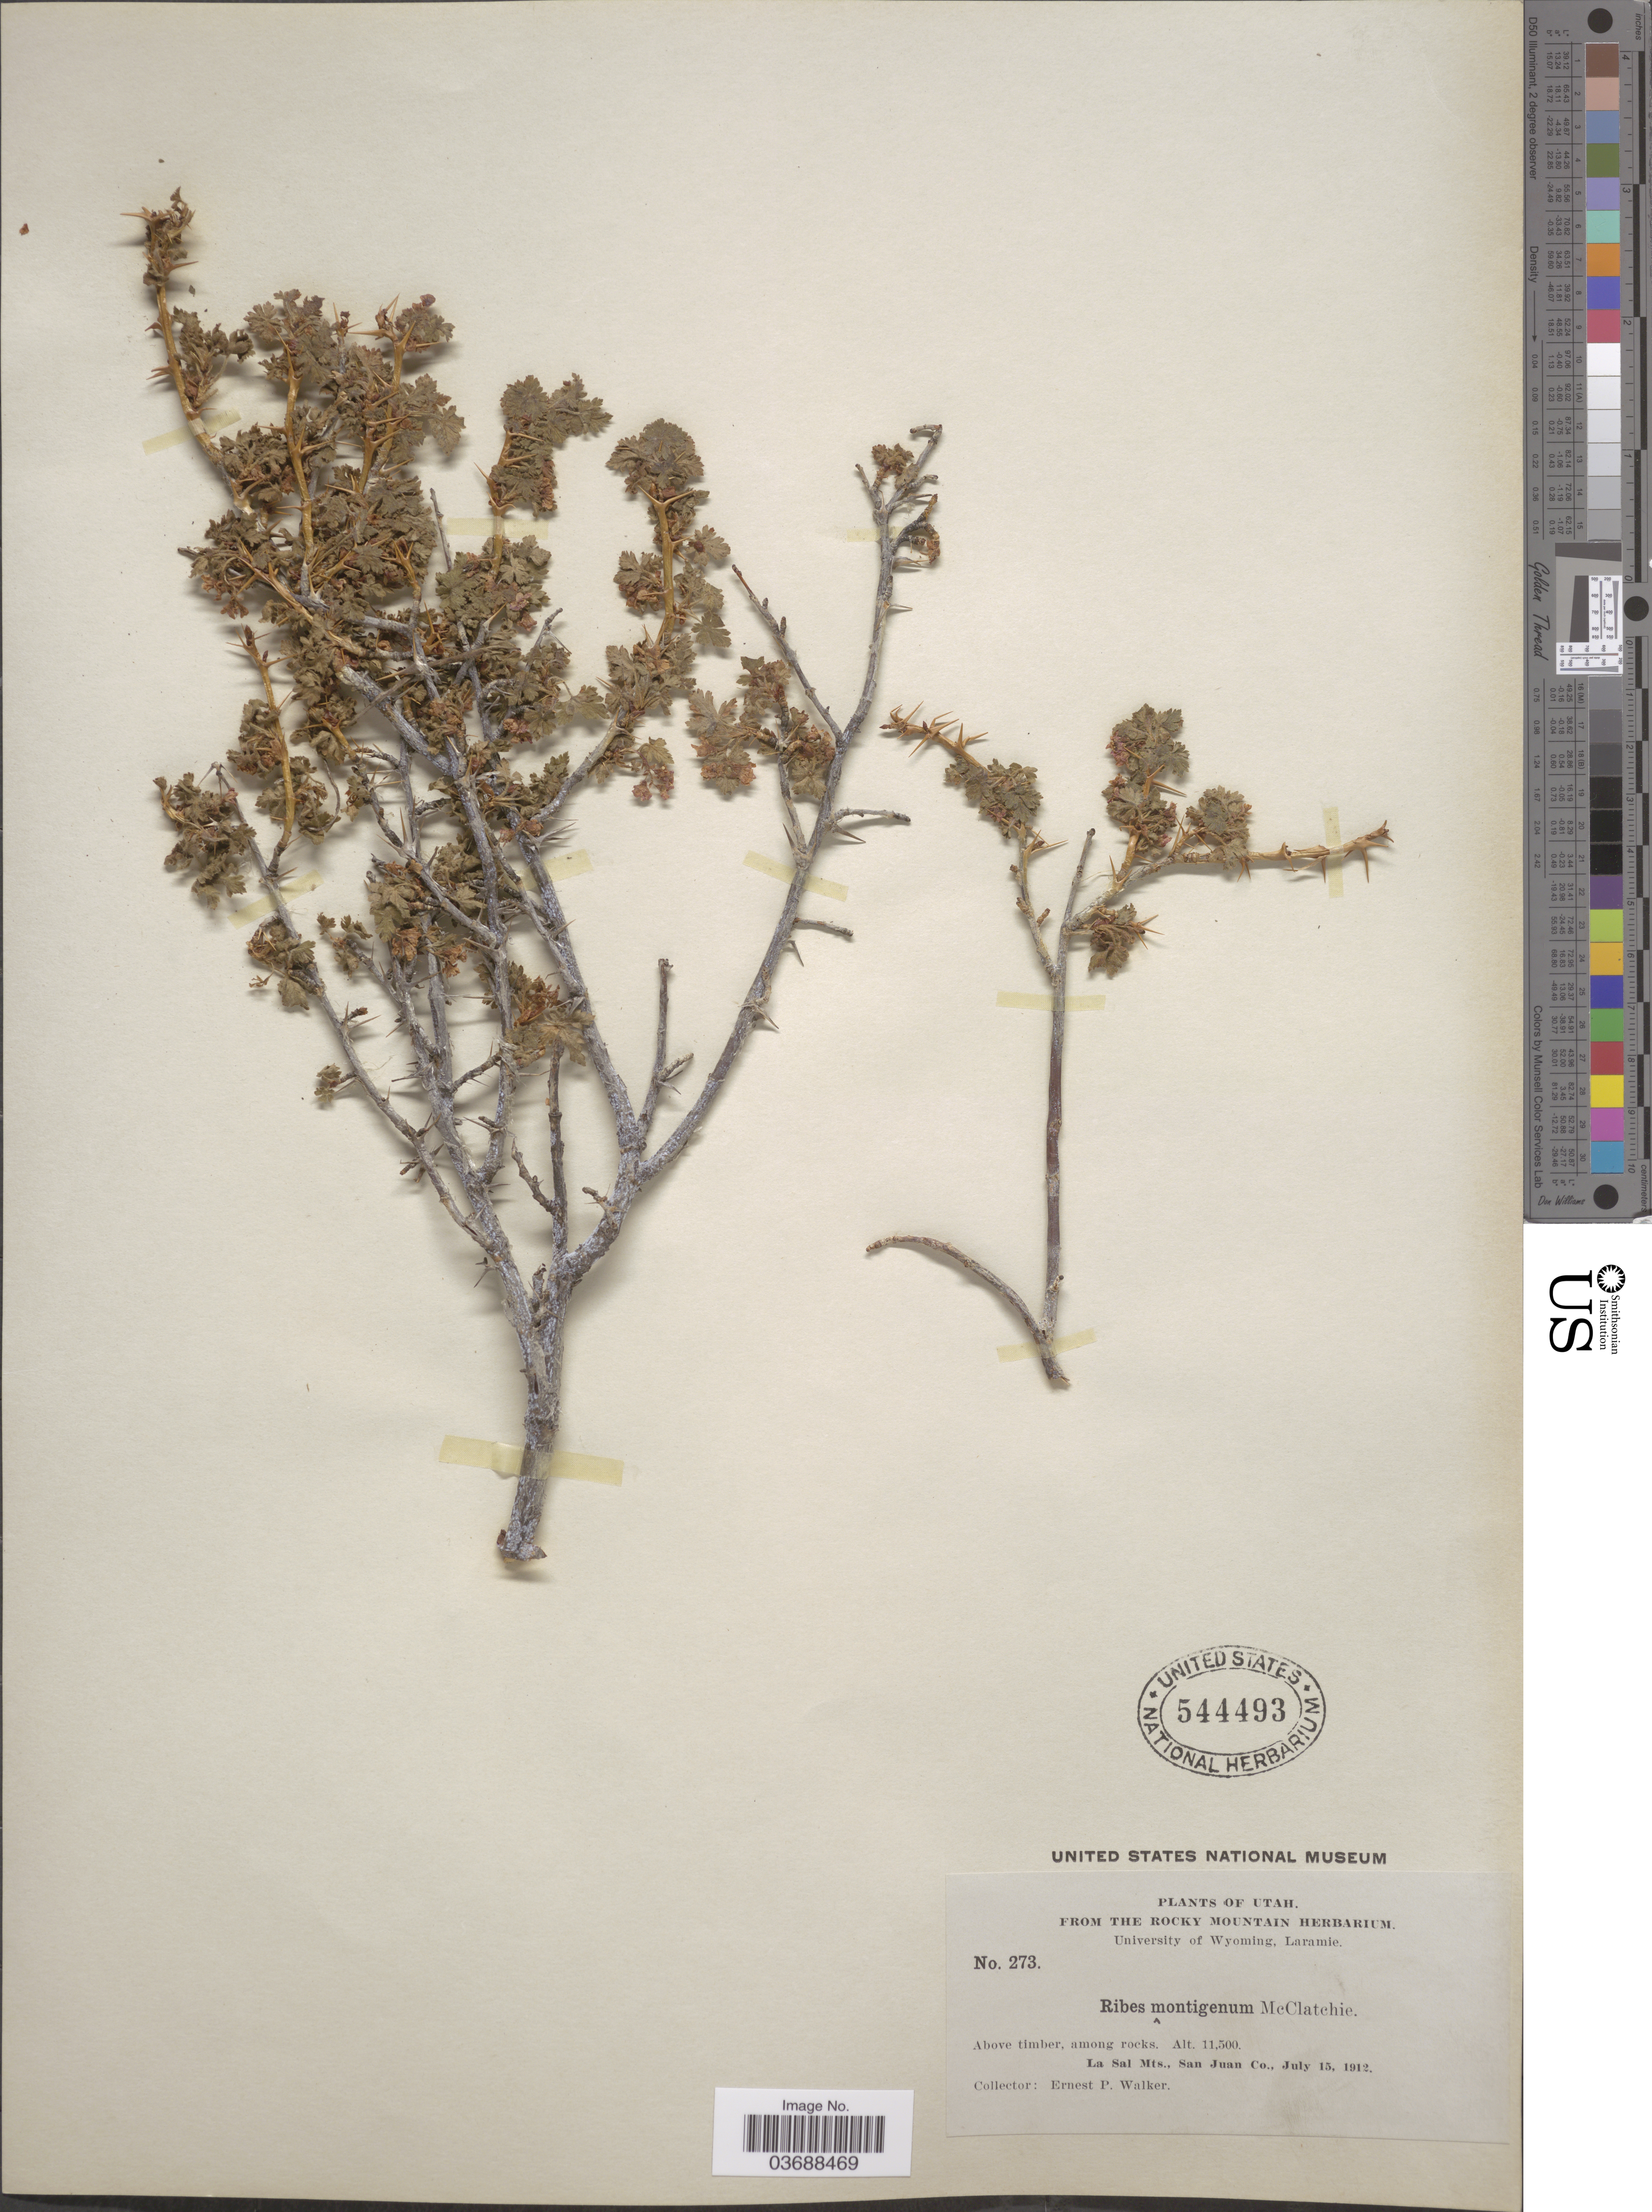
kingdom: Plantae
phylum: Tracheophyta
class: Magnoliopsida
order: Saxifragales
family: Grossulariaceae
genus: Ribes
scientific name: Ribes montigenum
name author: McClatchie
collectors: E. P. Walker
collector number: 273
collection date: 1912-07-15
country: United States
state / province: Utah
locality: La Sal Mts., San Juan Co.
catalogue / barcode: US 544493